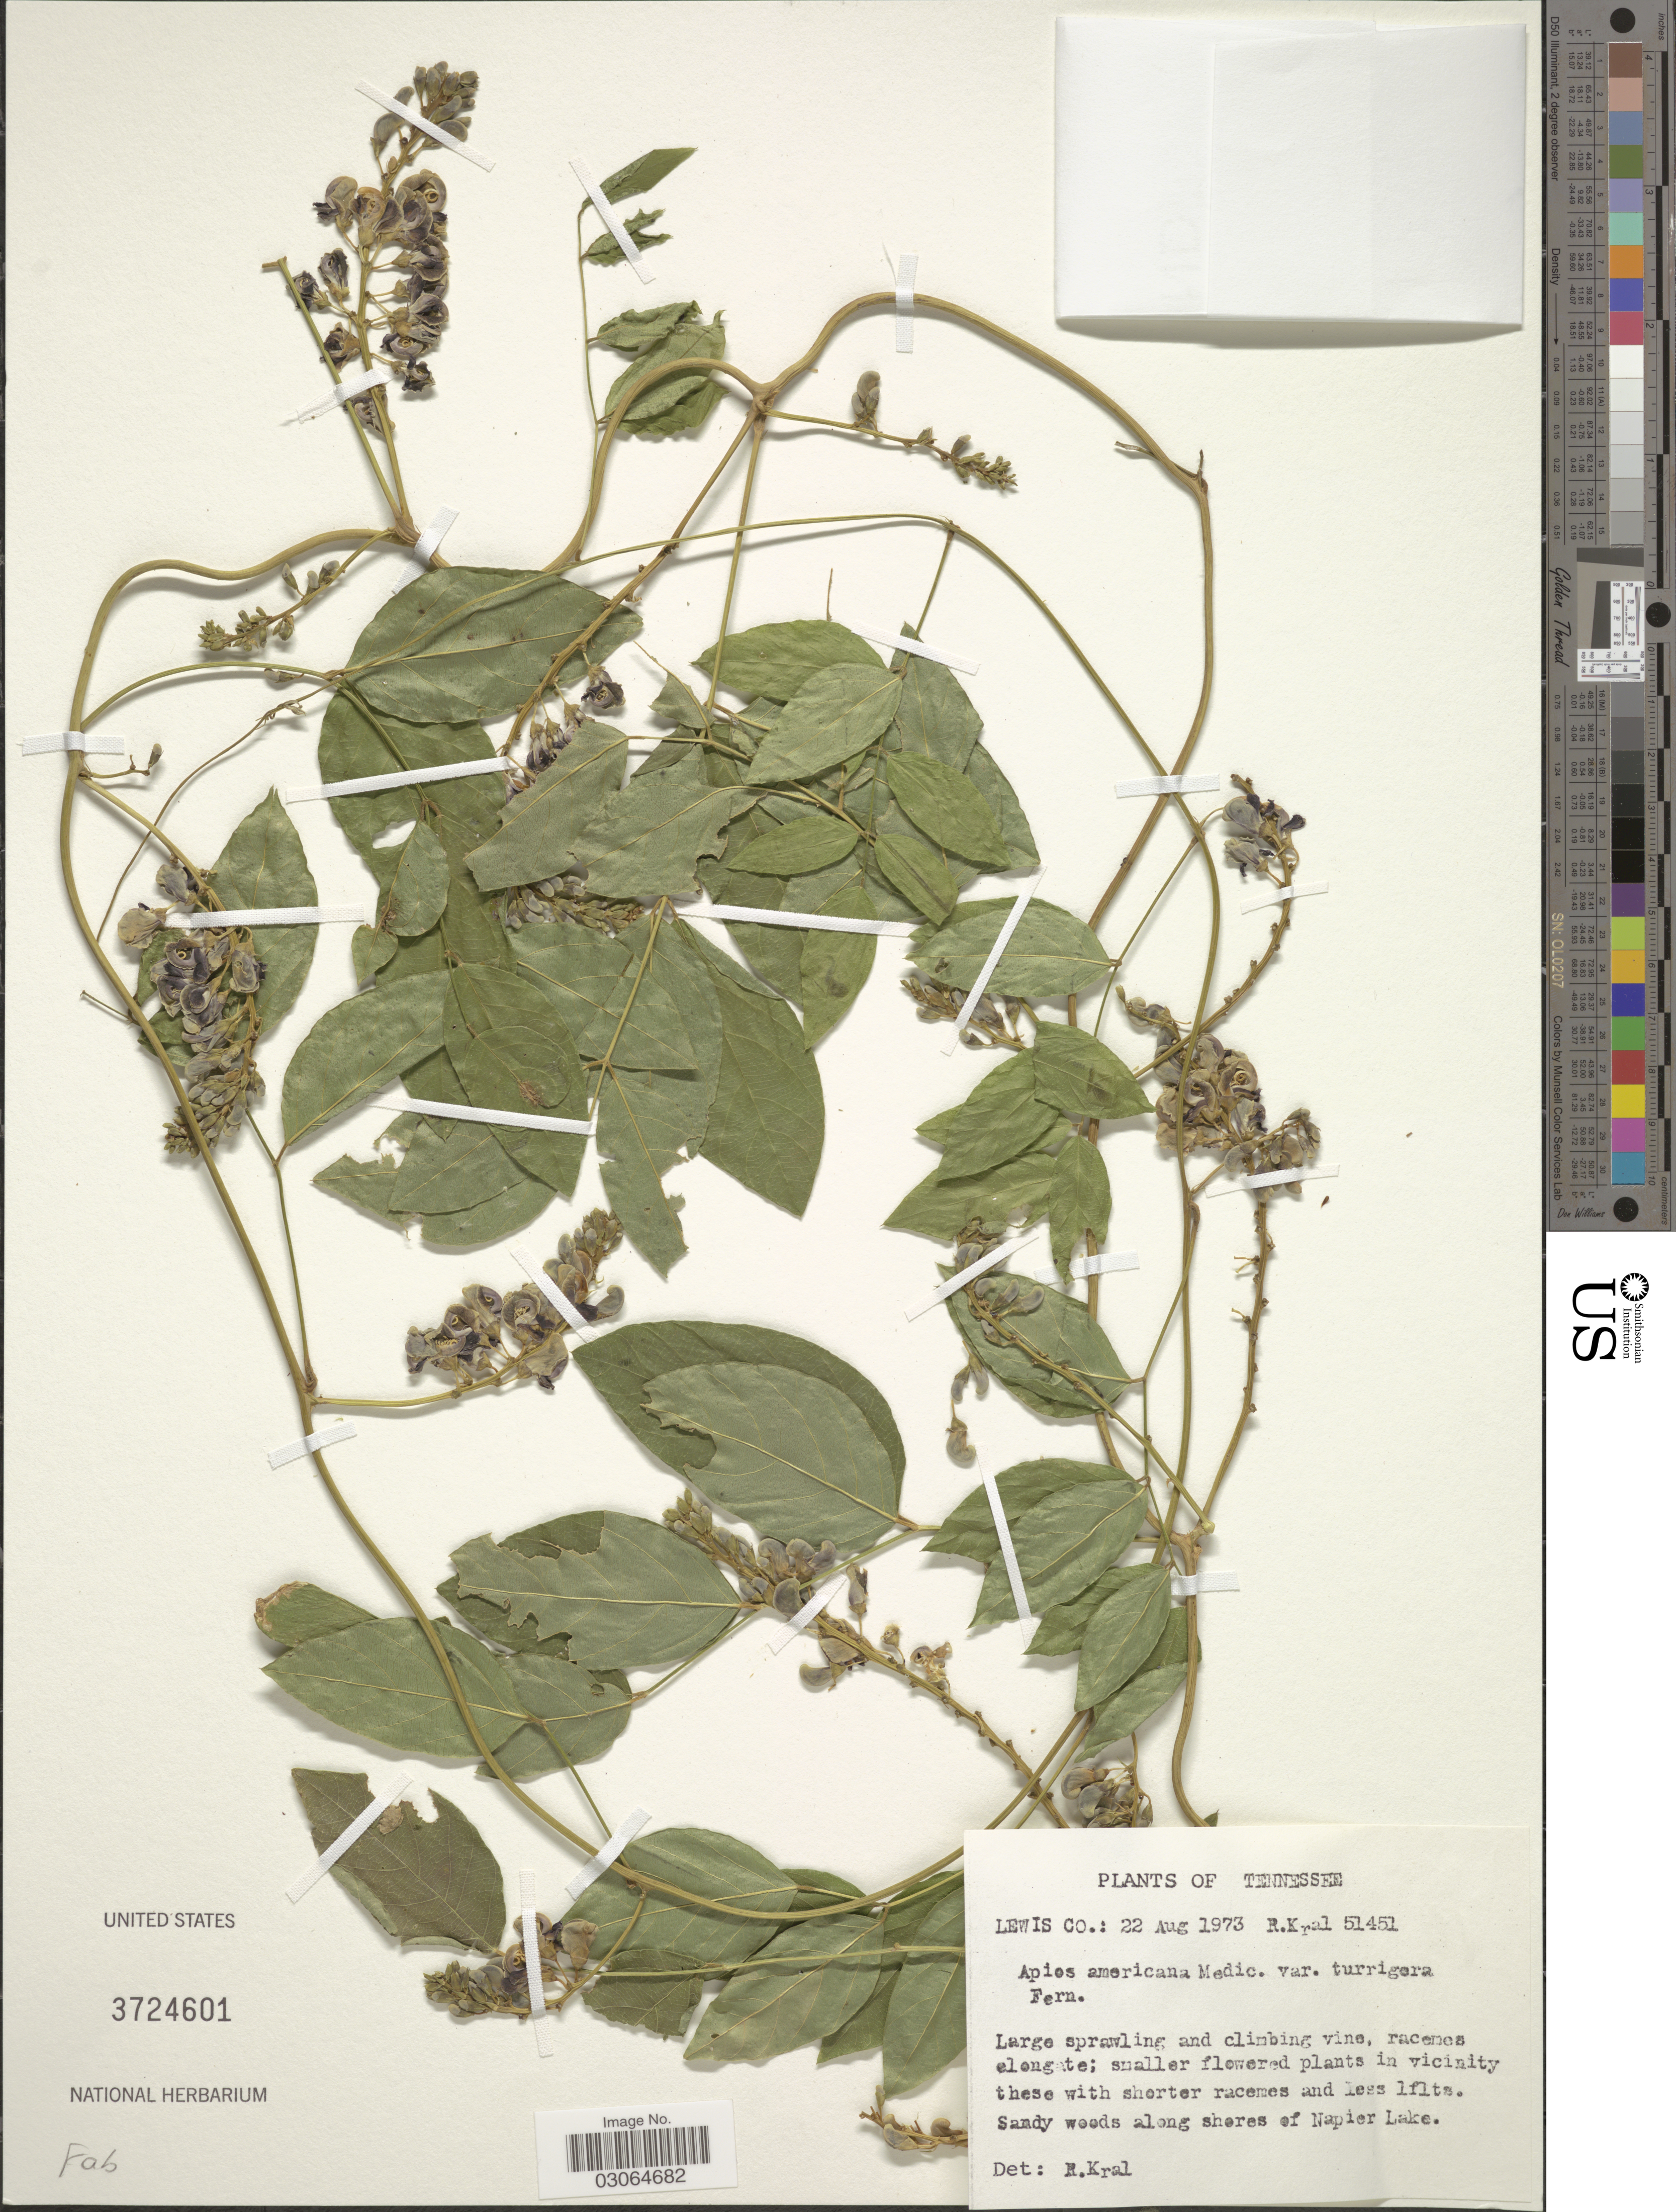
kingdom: Plantae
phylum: Tracheophyta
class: Magnoliopsida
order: Fabales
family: Fabaceae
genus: Apios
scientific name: Apios americana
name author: Medik.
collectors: R. Kral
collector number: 51451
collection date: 1973-08-22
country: United States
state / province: Tennessee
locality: Sandy woods along shores of Napier Lake. Lewis Co.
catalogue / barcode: US 3724601